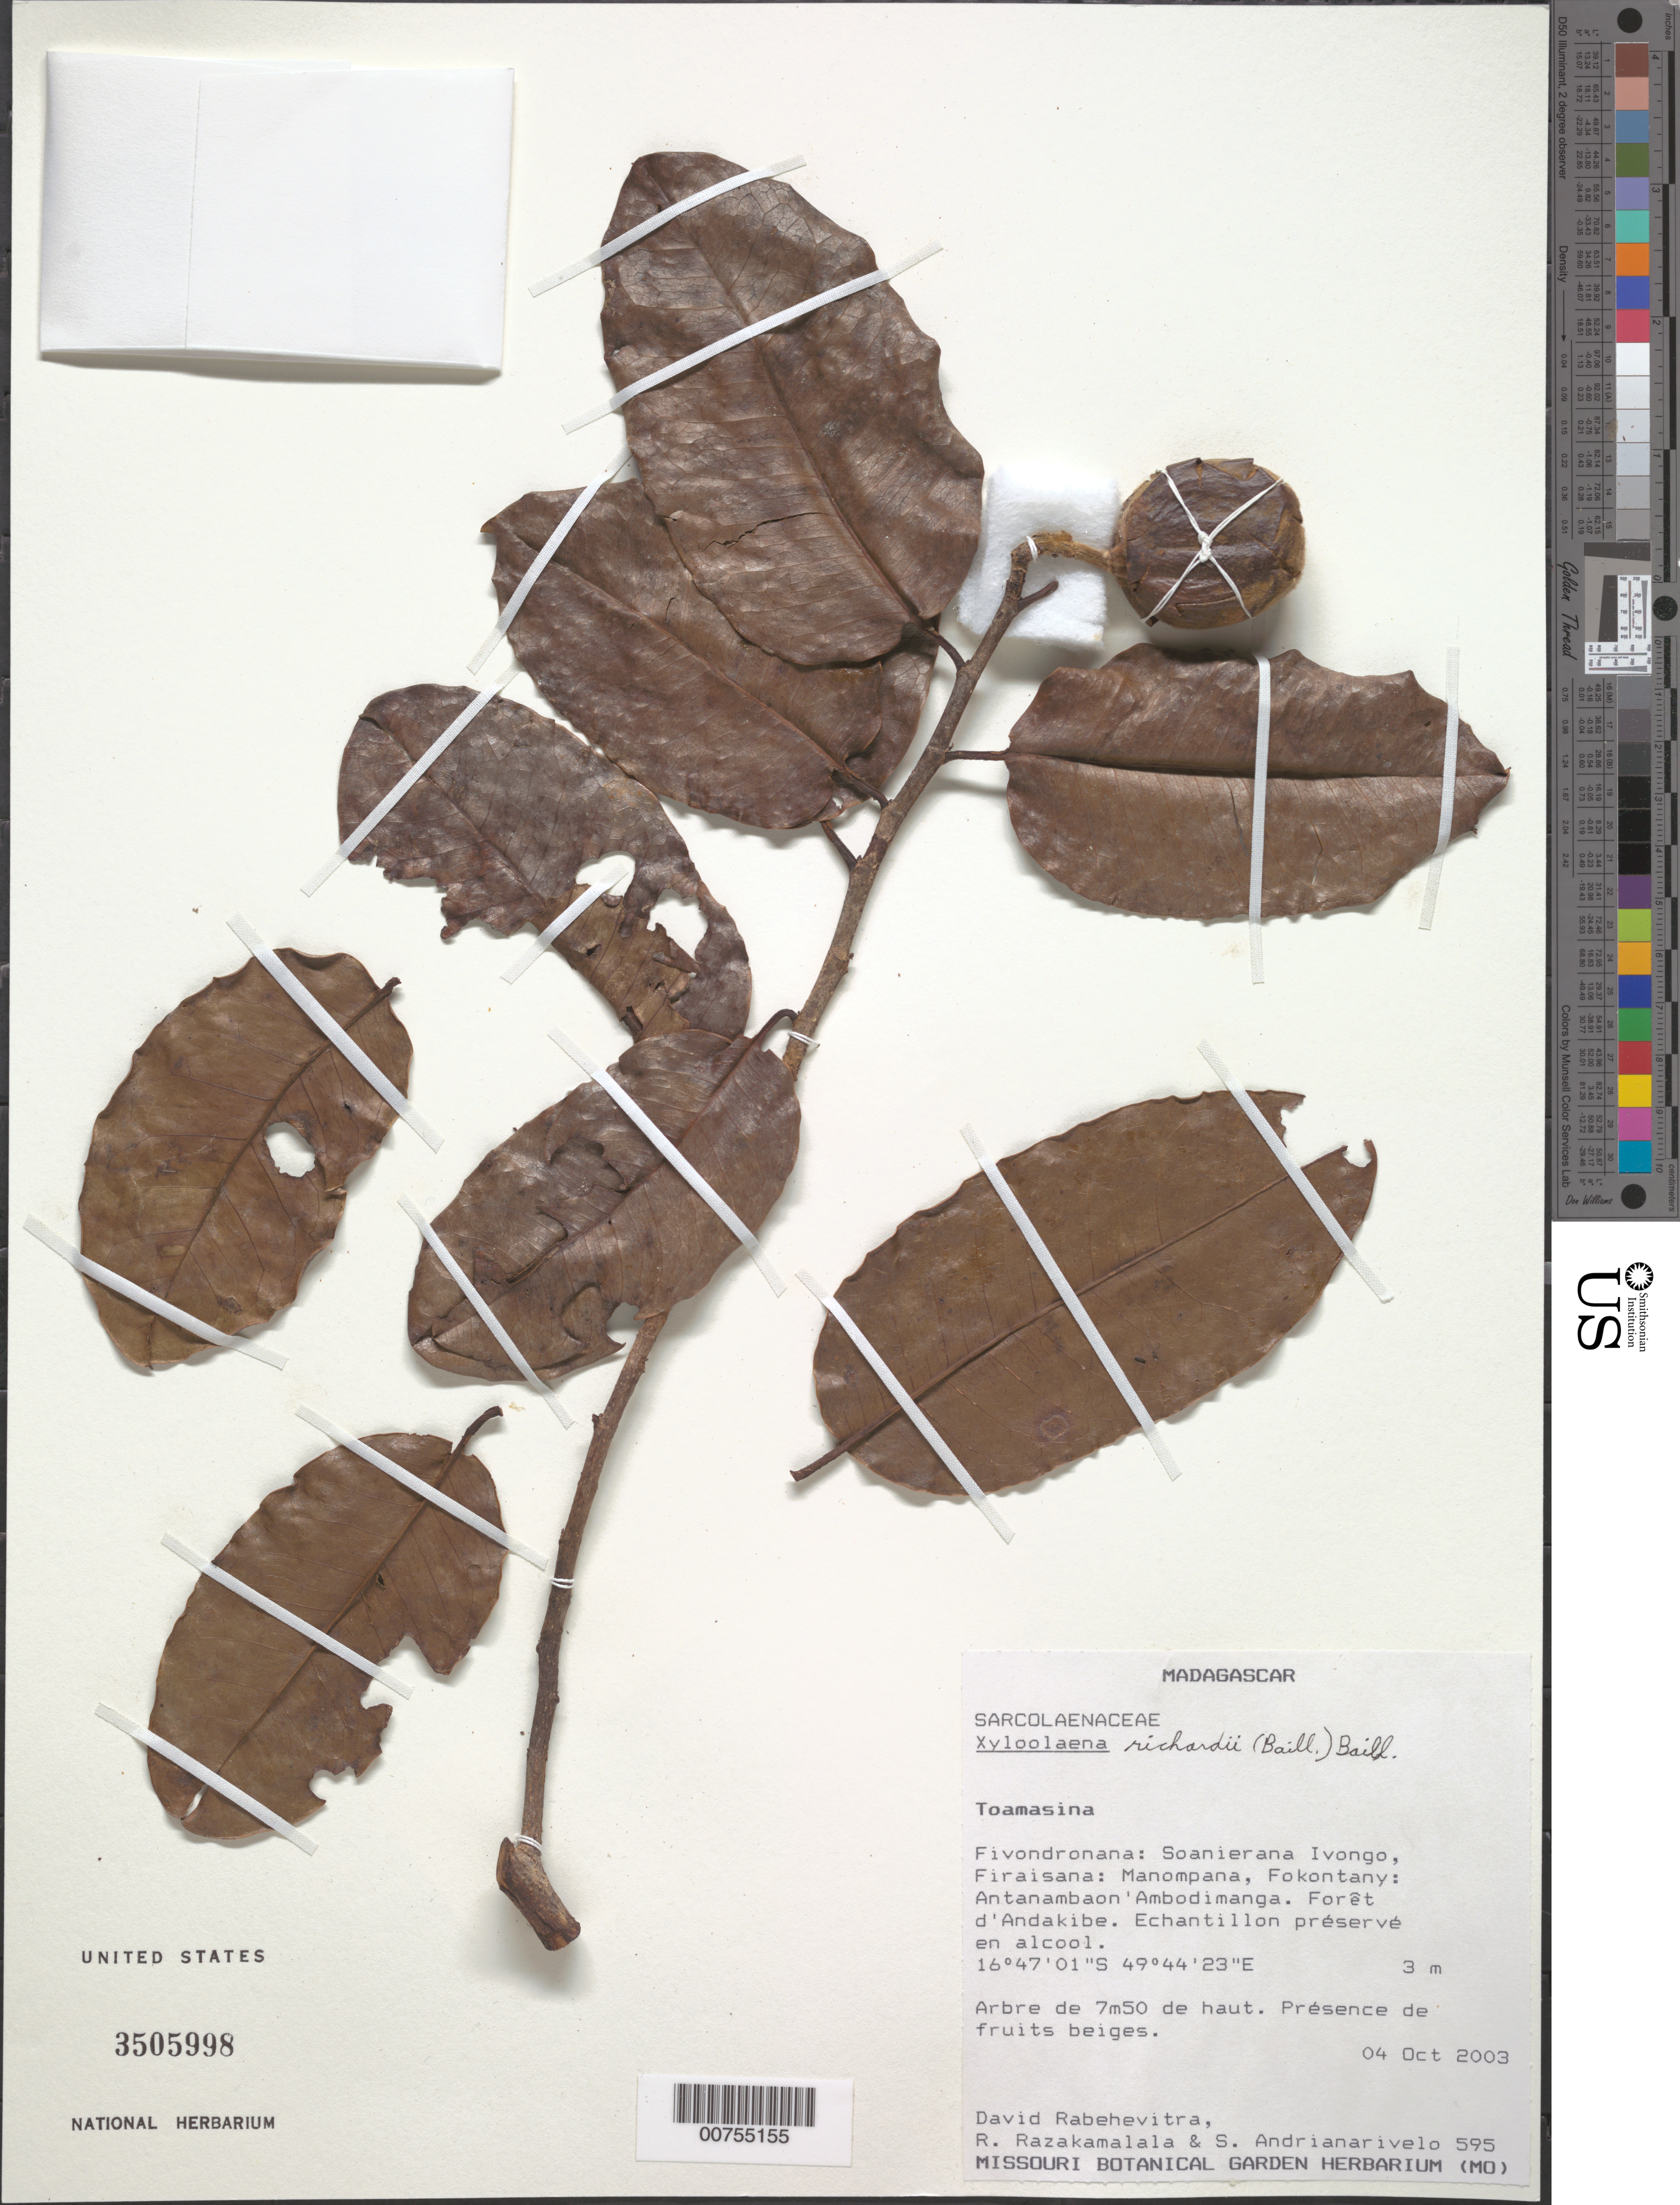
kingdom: Plantae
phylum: Tracheophyta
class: Magnoliopsida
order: Malvales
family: Sarcolaenaceae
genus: Xyloolaena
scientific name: Xyloolaena richardii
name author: (Baill.) Baill.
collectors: D. Rabehevitra, R. Razakamalala & S. Andrianarivelo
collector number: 595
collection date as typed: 04 Oct 2003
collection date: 2003-10-04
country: Madagascar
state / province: Analanjirofo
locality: Fivondronana: Soanierana Ivongo, Firaisana: Manompana, Fokontany: Antanambaon' Ambodimanga. Andakibe.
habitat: Forêt.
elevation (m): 3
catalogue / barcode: US 3505998